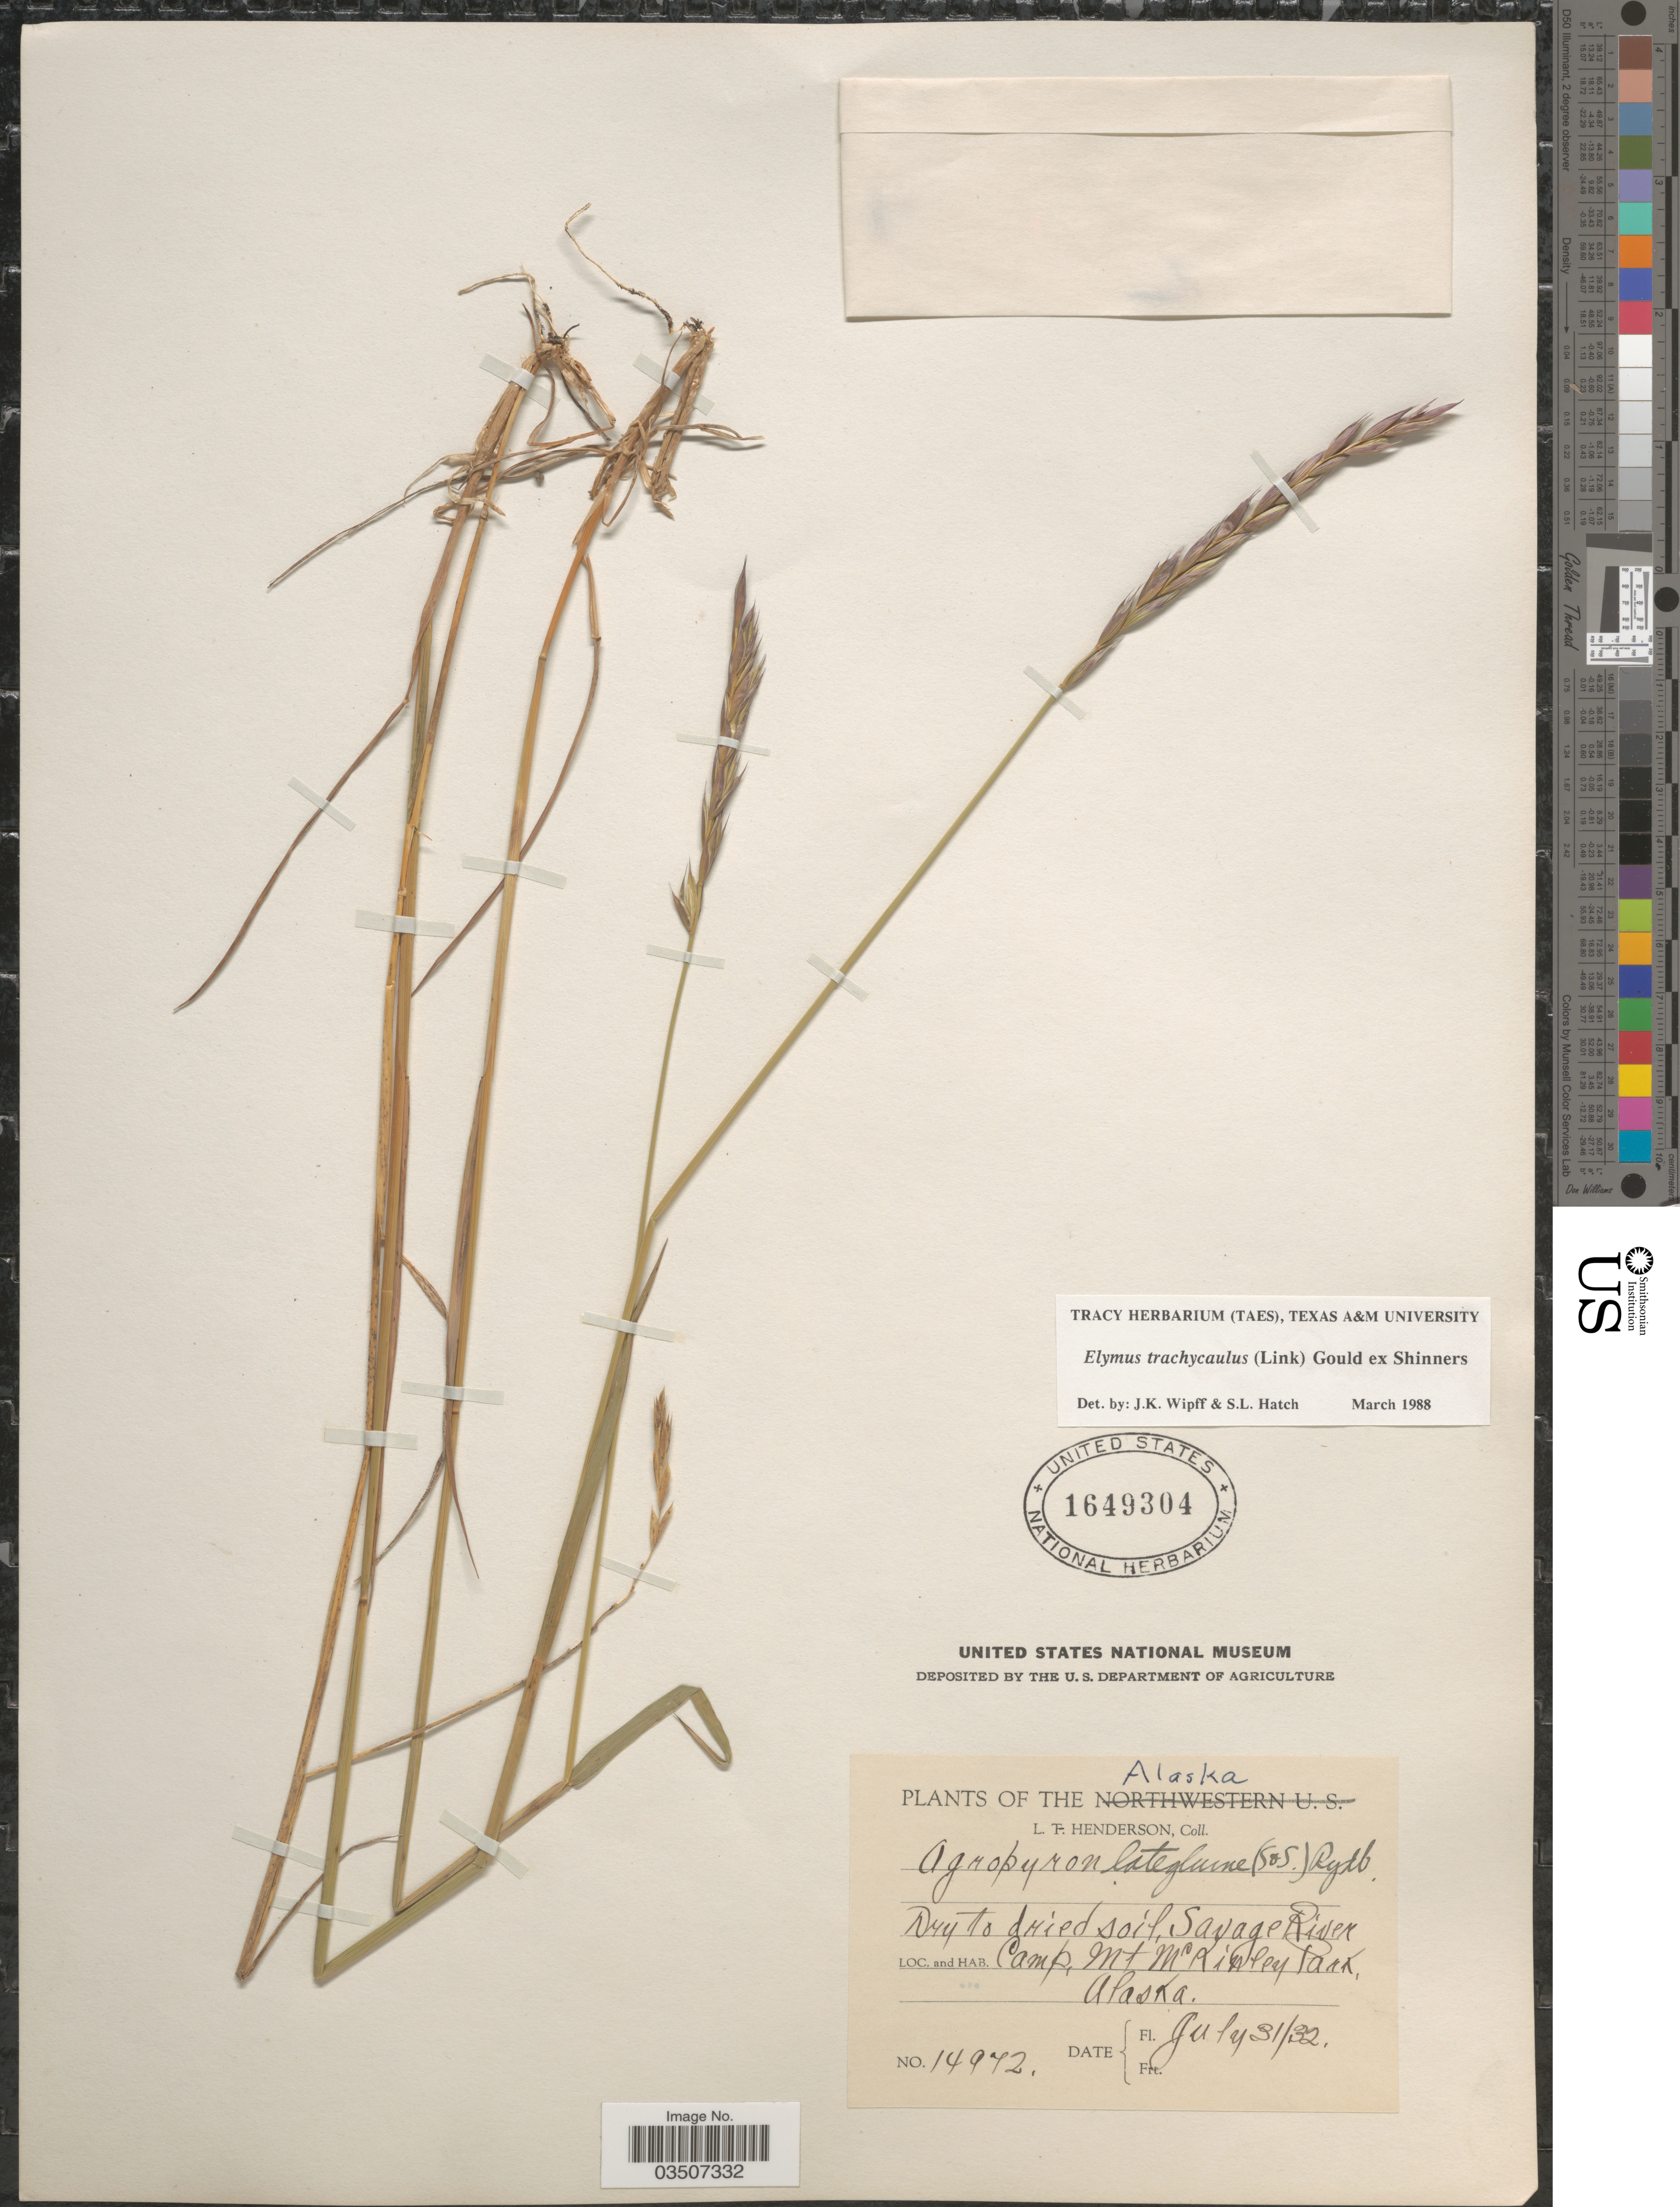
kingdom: Plantae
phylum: Tracheophyta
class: Liliopsida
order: Poales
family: Poaceae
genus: Elymus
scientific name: Elymus trachycaulus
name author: (Link) Gould ex Shinners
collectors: L. Henderson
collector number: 14972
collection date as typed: Transcribed d/m/y: 31/7/32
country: United States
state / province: Alaska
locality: Dry to dried soil, Savage River Camp, Mt McKinley Park.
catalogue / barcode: US 1649304